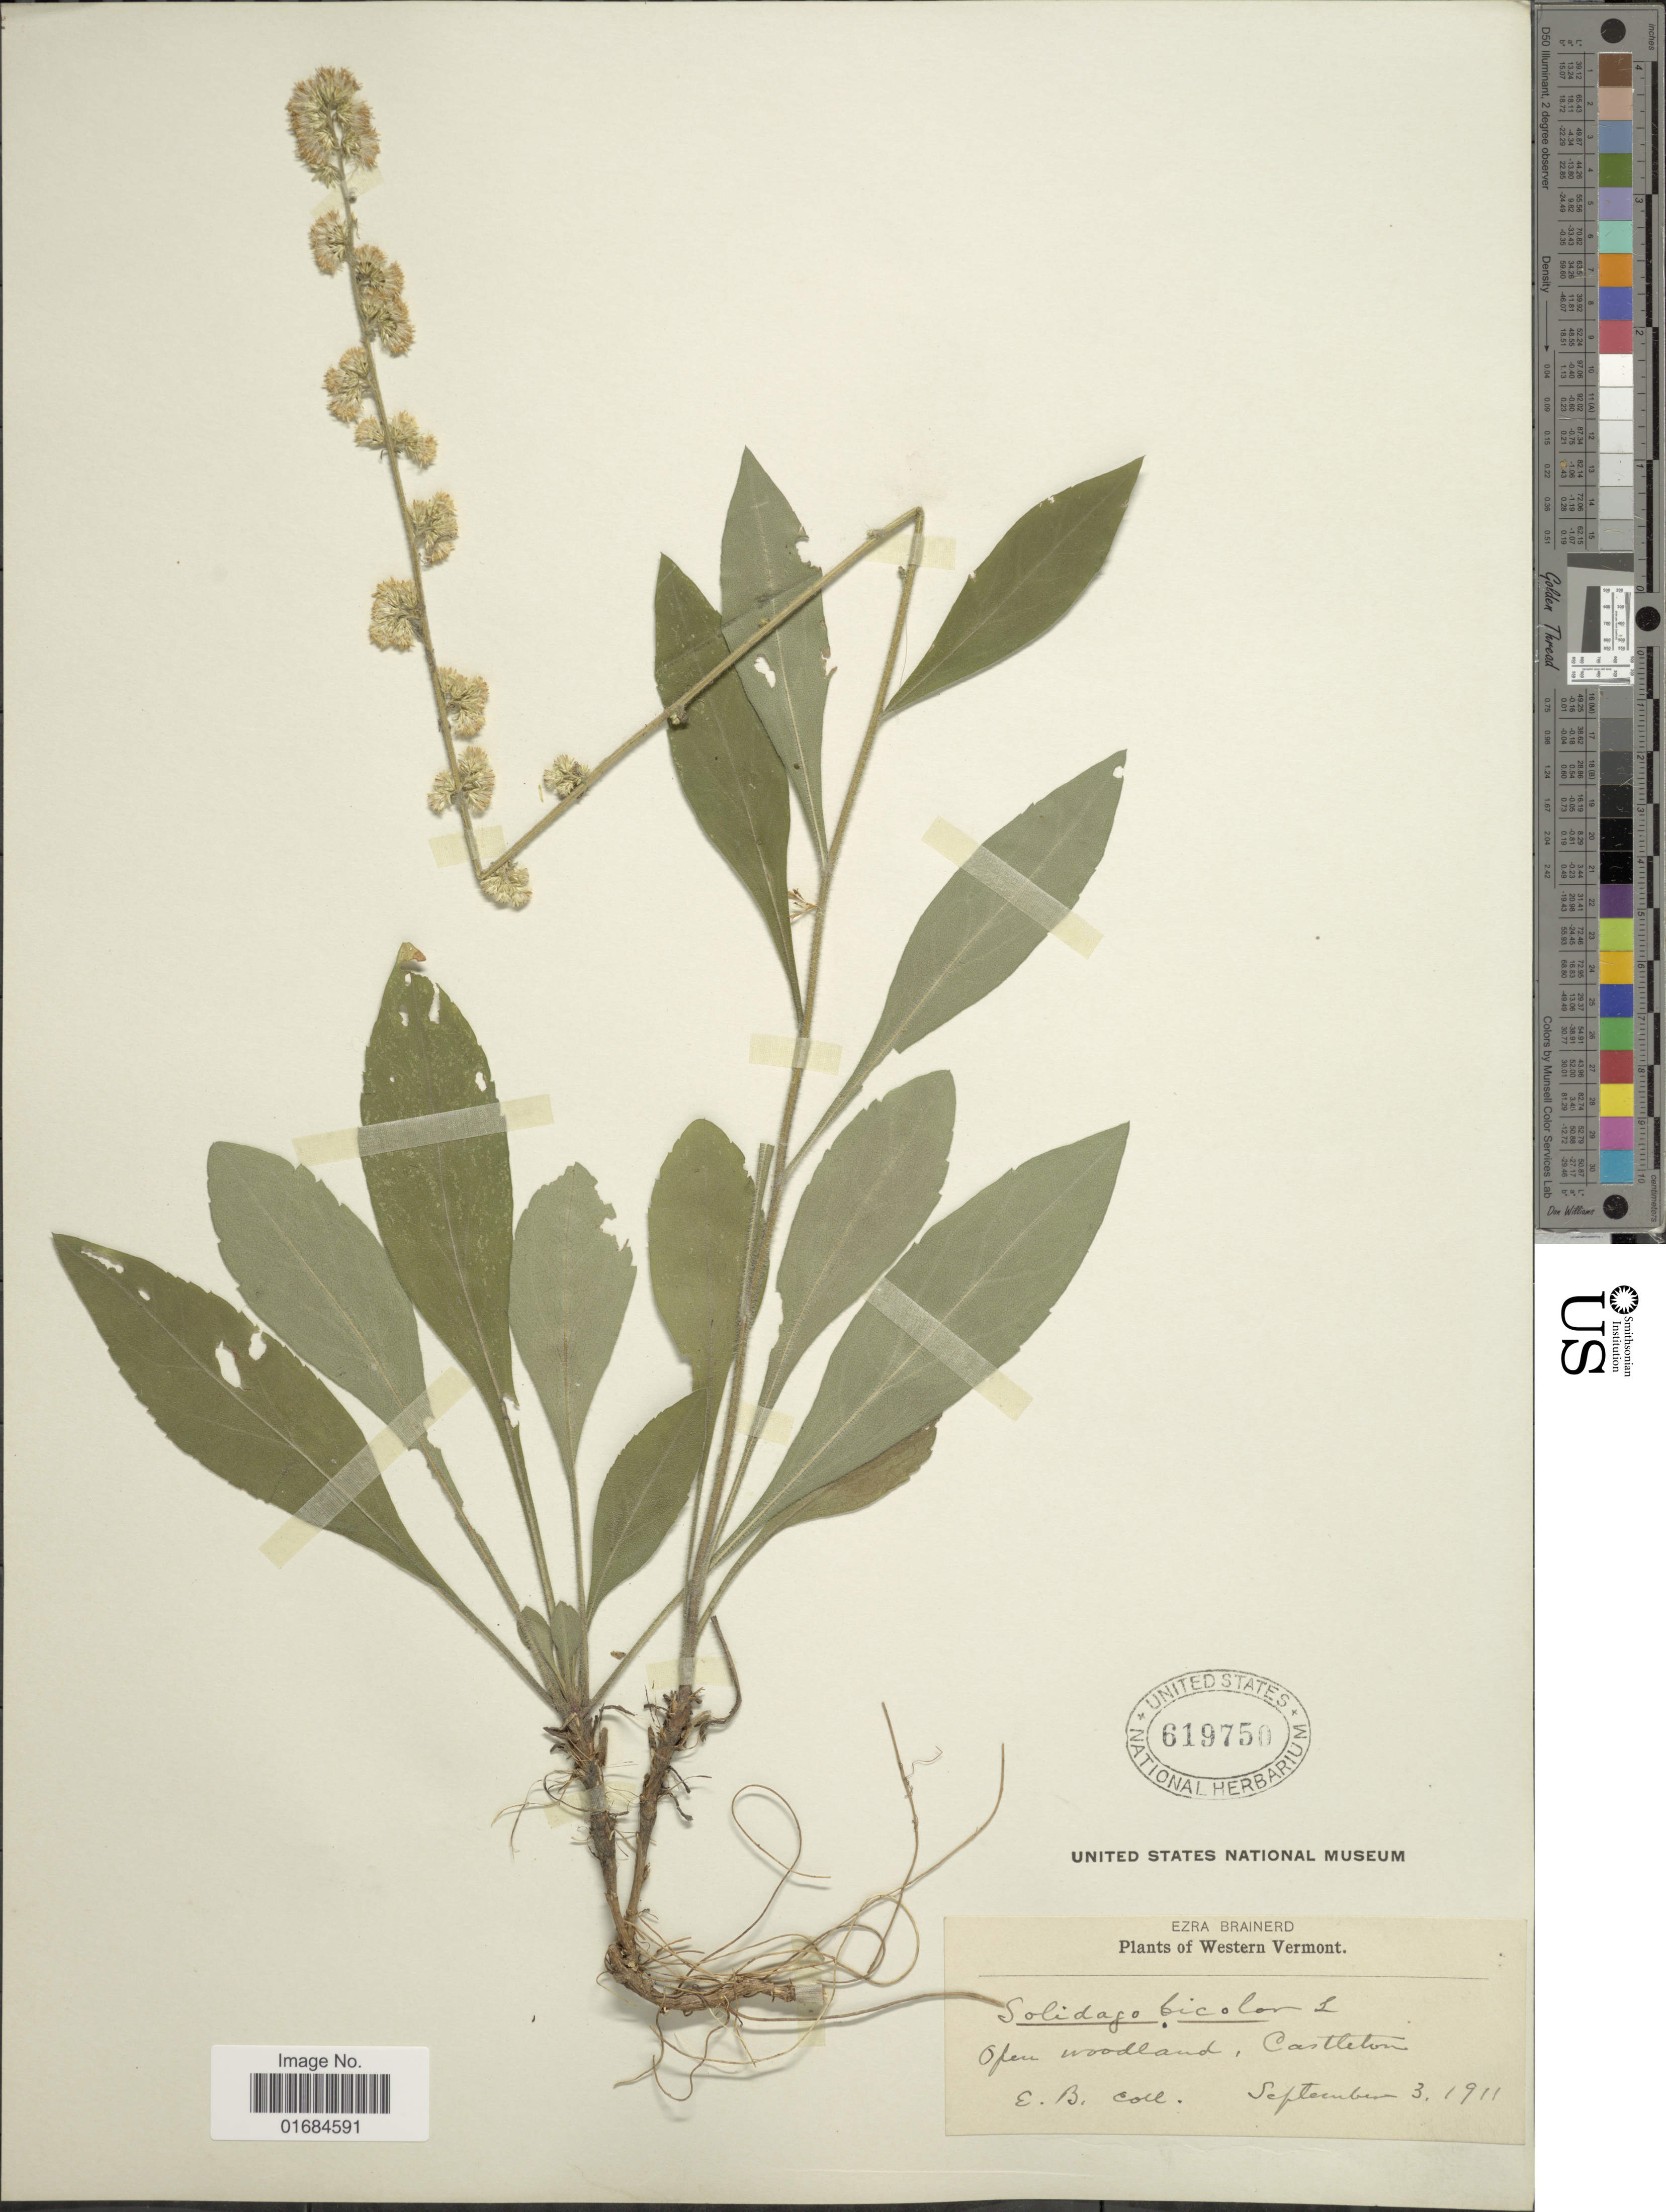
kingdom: Plantae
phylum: Tracheophyta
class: Magnoliopsida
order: Asterales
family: Asteraceae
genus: Solidago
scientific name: Solidago bicolor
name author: L.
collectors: E. Brainerd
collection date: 1911-09-03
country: United States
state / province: Vermont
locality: Western Vermont, op woodland, Castleton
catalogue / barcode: US 619750